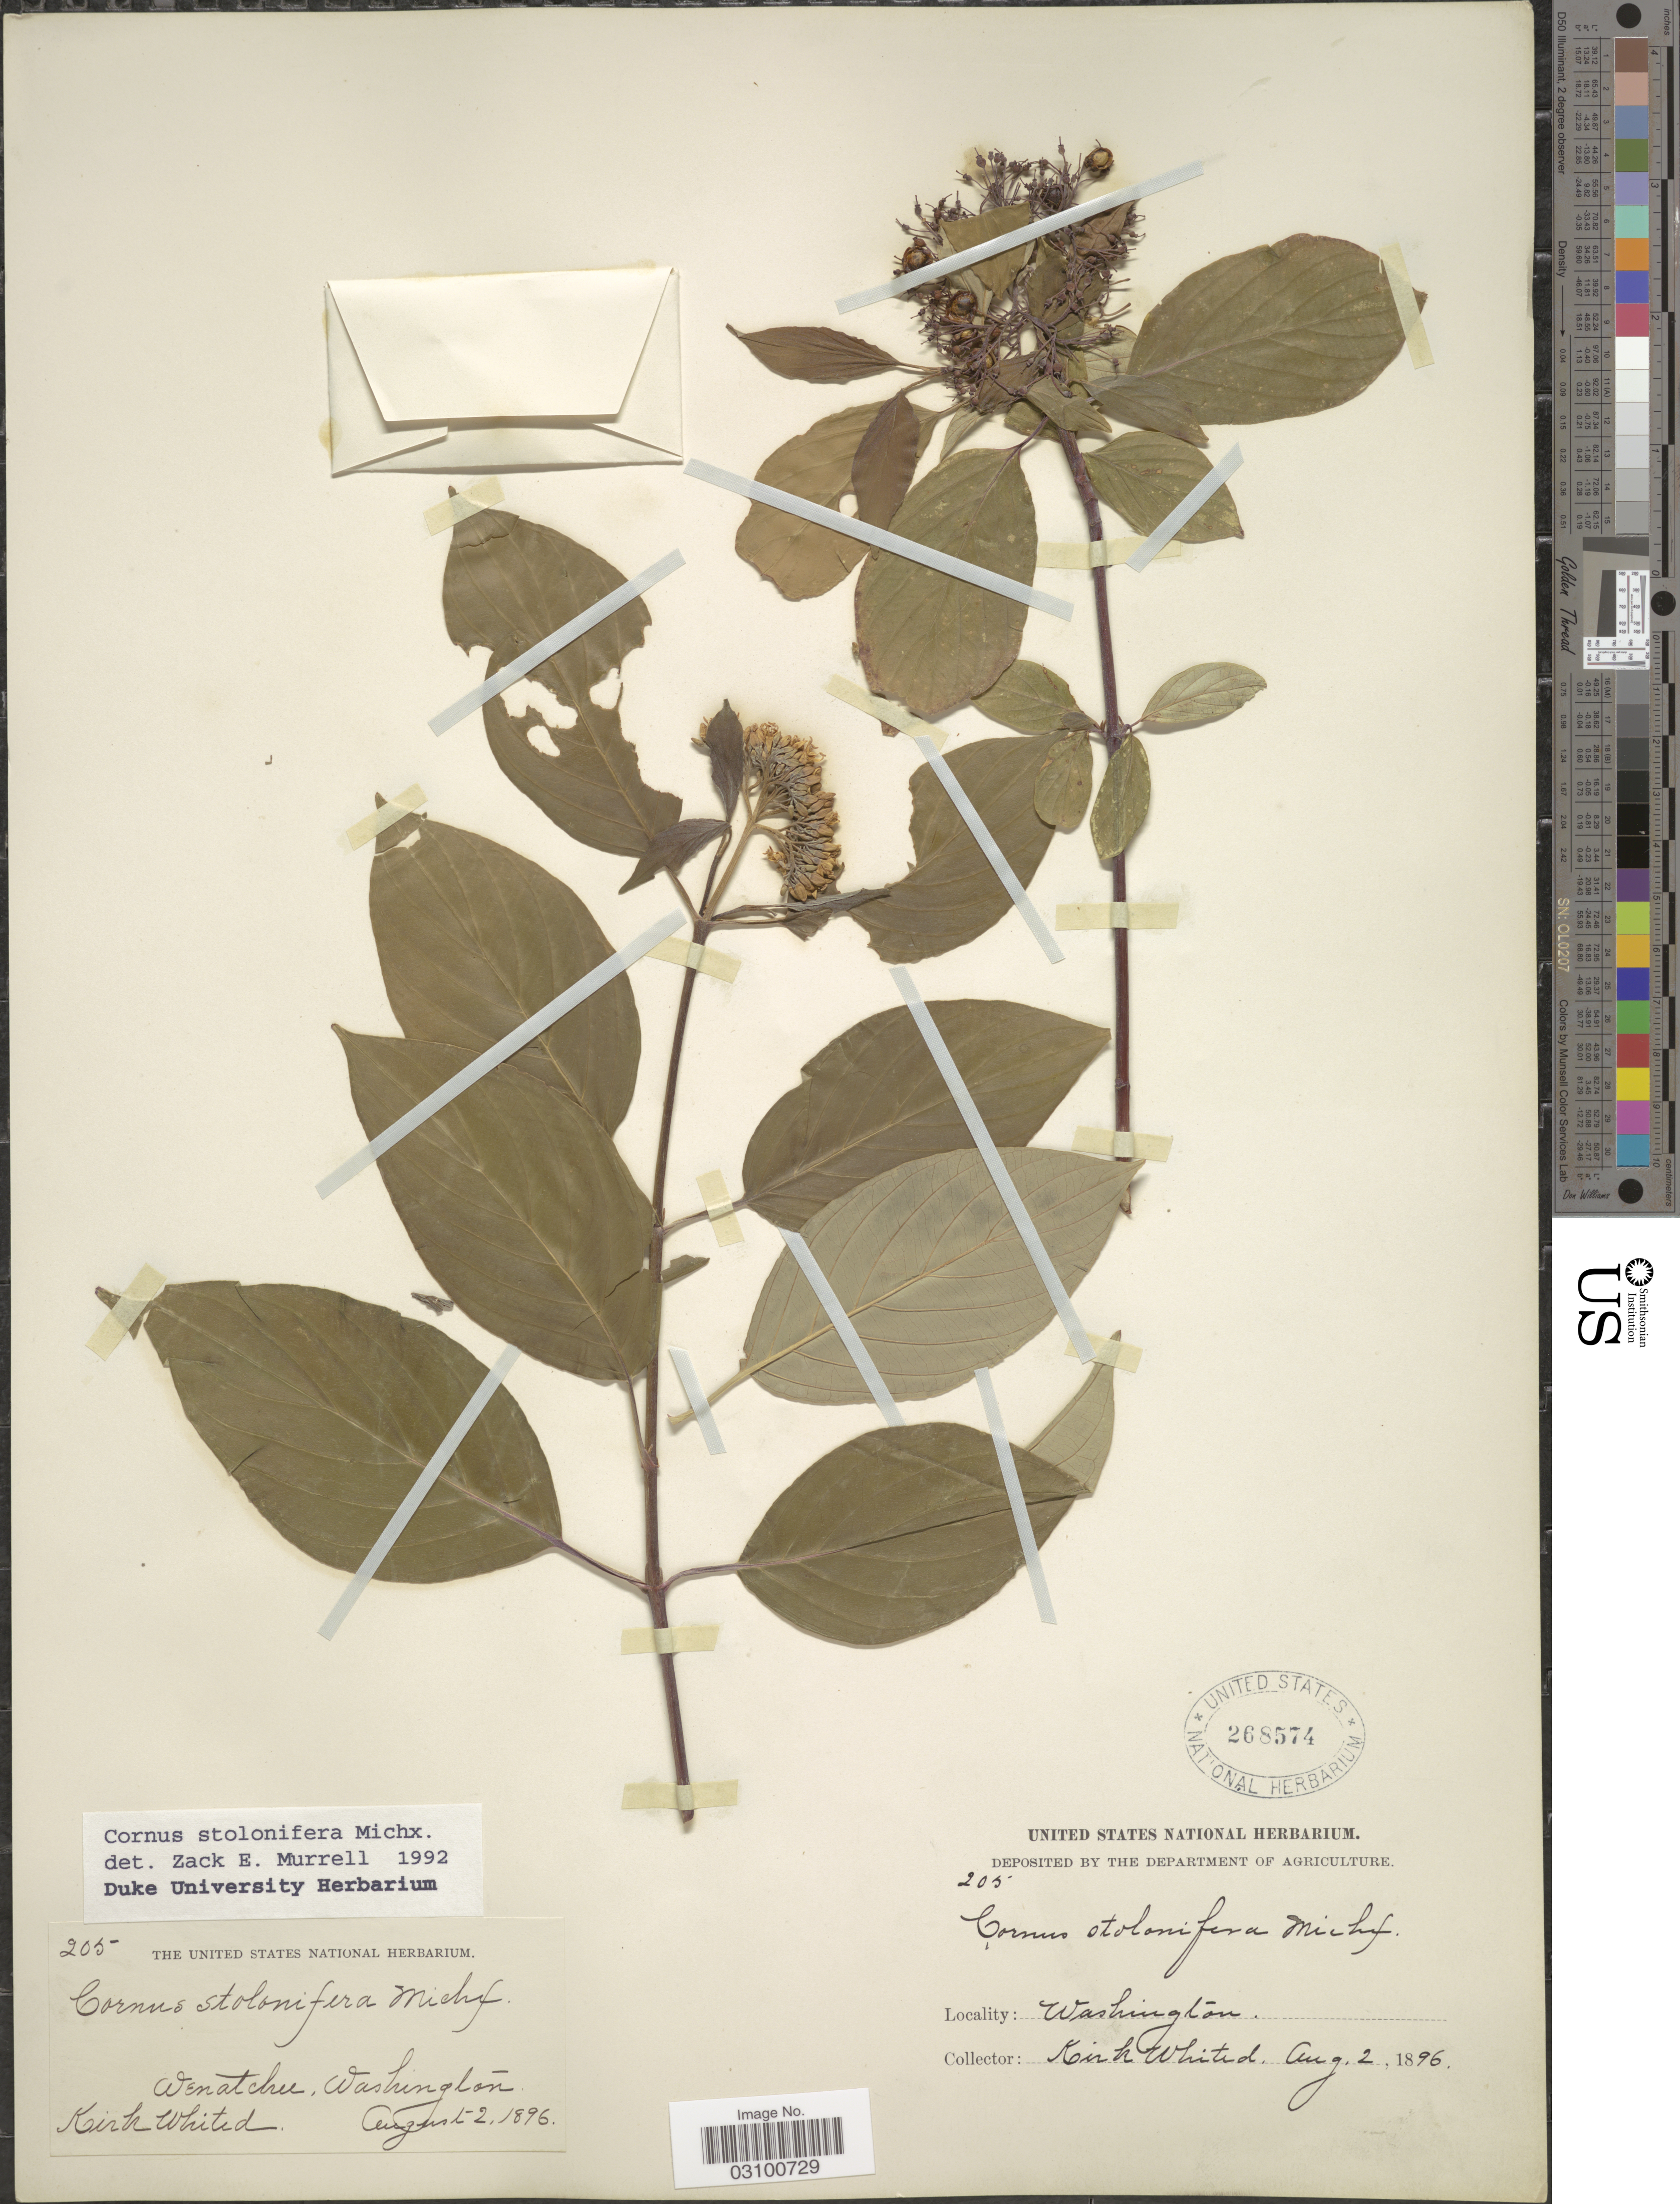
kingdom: Plantae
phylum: Tracheophyta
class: Magnoliopsida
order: Cornales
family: Cornaceae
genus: Cornus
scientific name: Cornus sericea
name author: L.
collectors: K. Whited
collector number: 205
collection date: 1896-08-02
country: United States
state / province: Washington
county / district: Chelan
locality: Wenatchee.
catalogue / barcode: US 268574